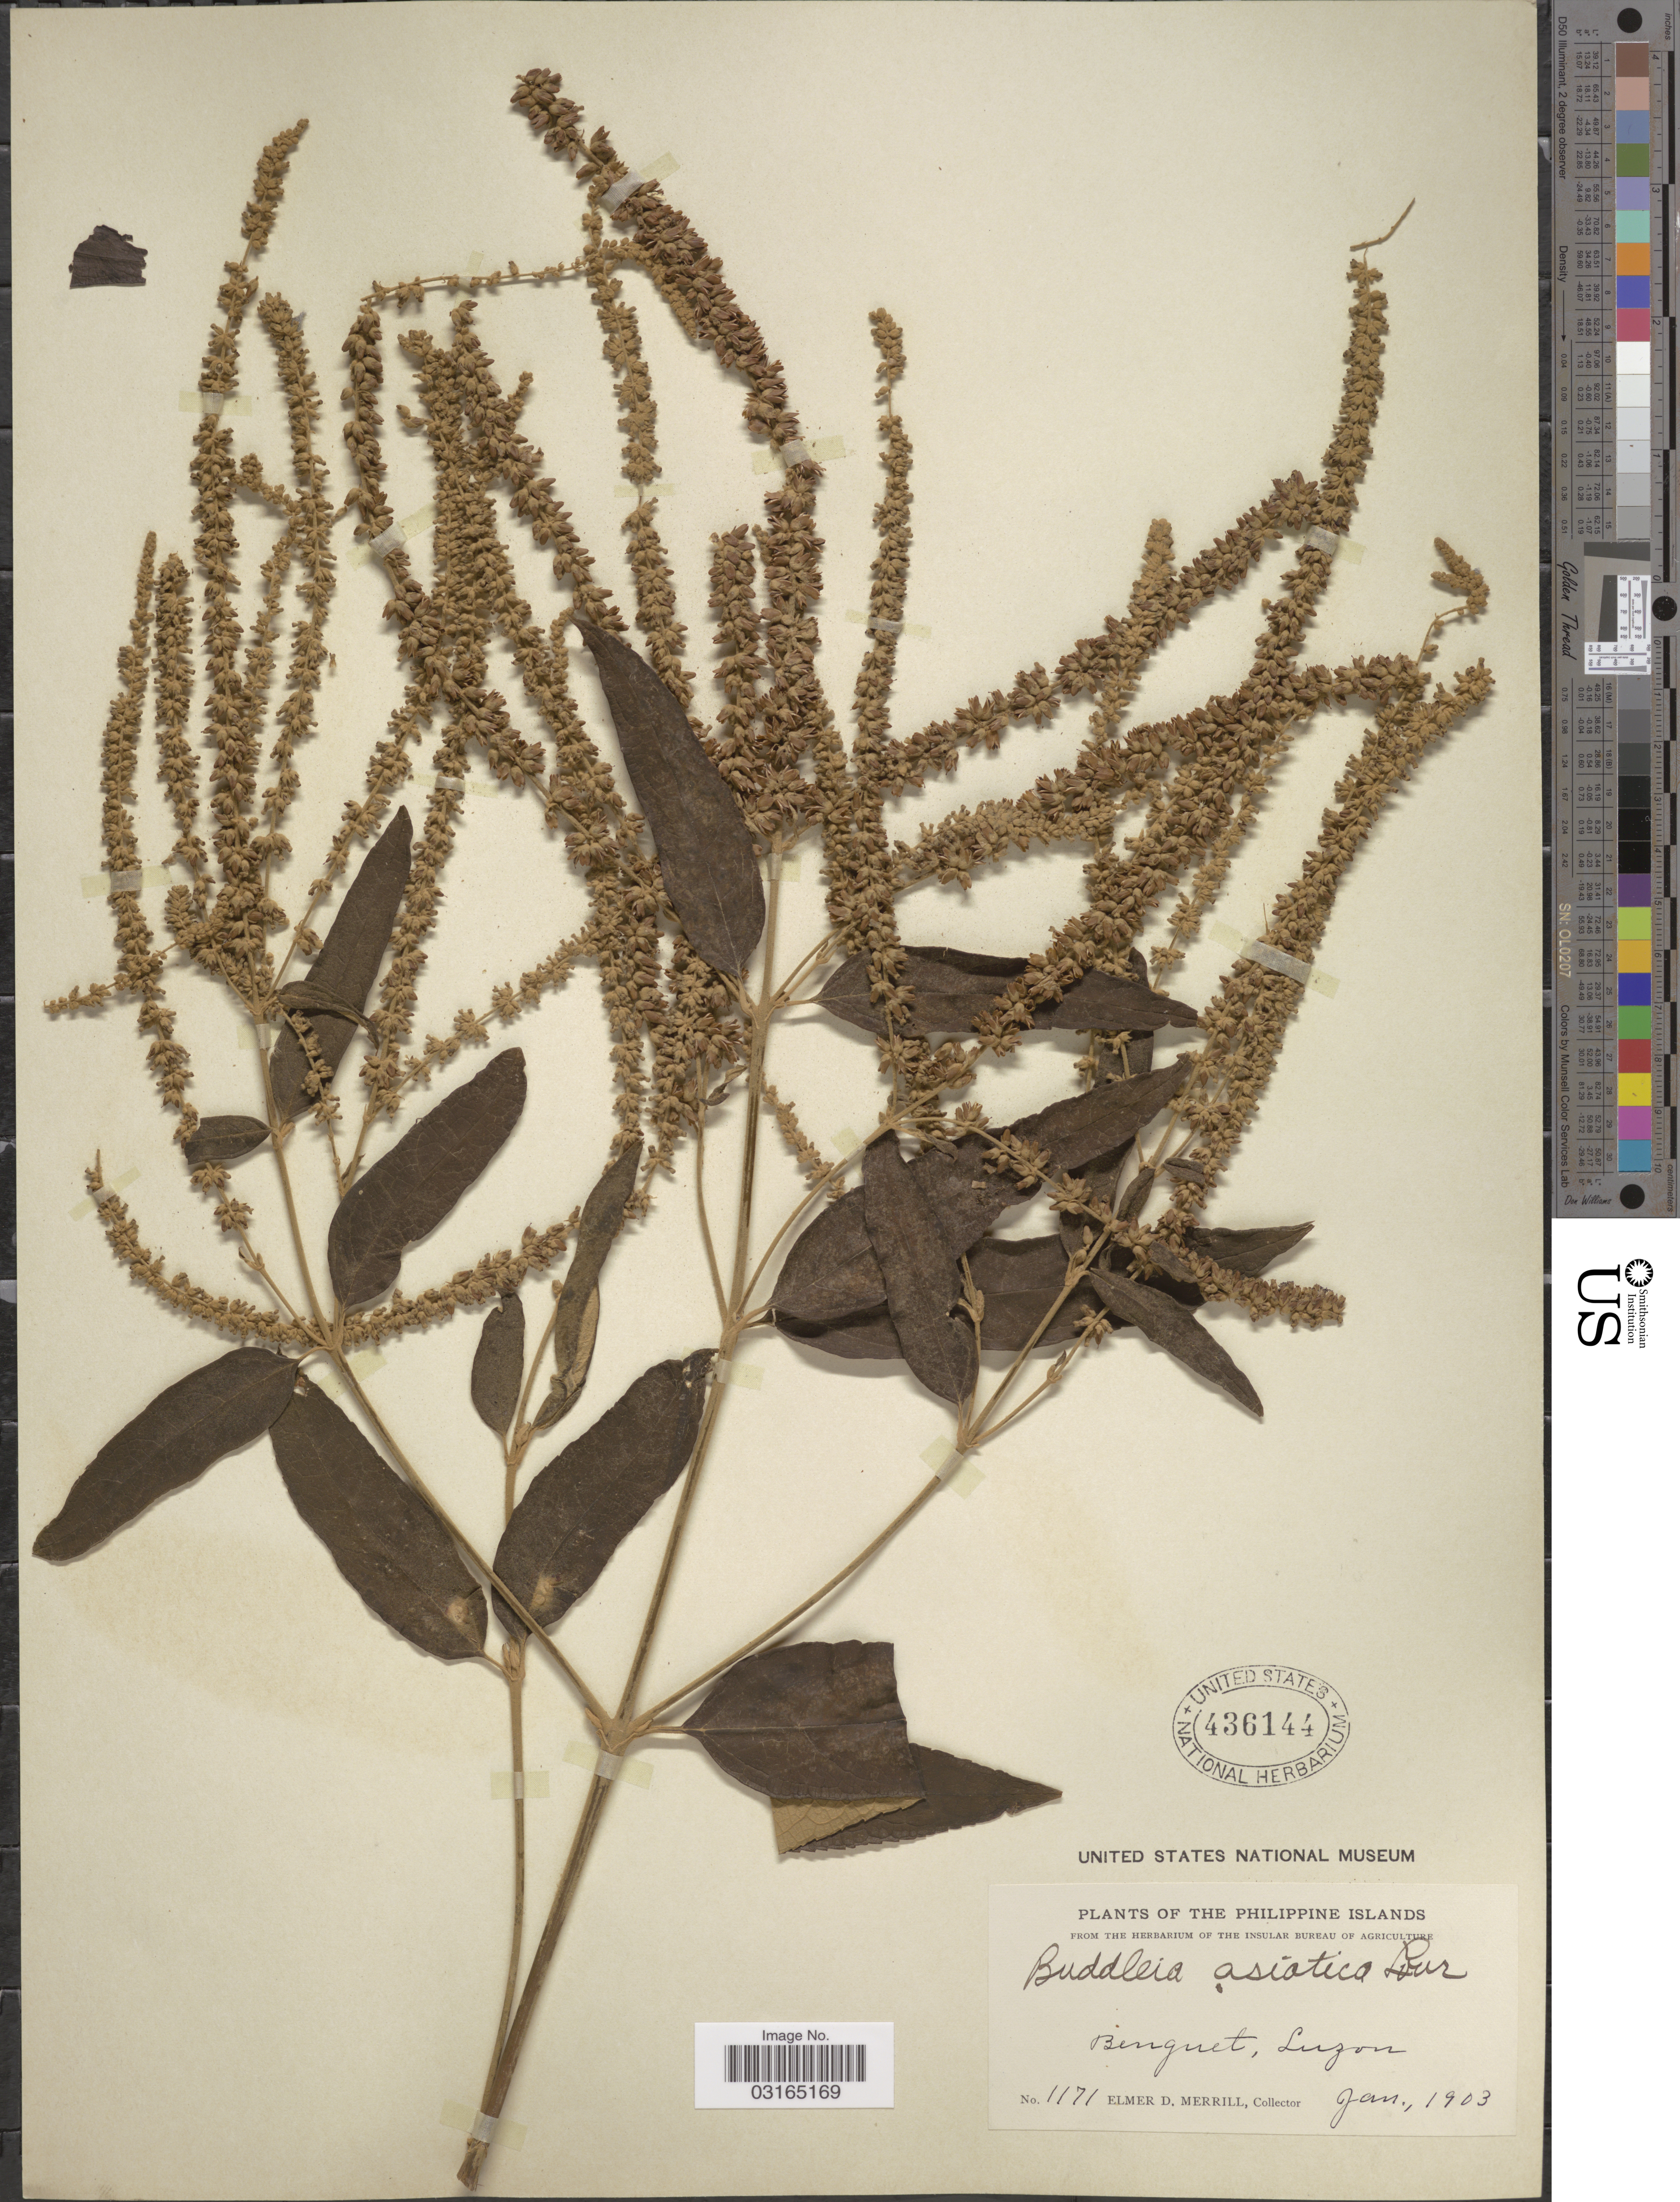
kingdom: Plantae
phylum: Tracheophyta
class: Magnoliopsida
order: Lamiales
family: Scrophulariaceae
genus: Buddleja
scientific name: Buddleja asiatica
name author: Lour.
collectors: E. D. Merrill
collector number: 1171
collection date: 1903-01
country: Philippines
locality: Benguet, Luzon.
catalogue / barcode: US 436144